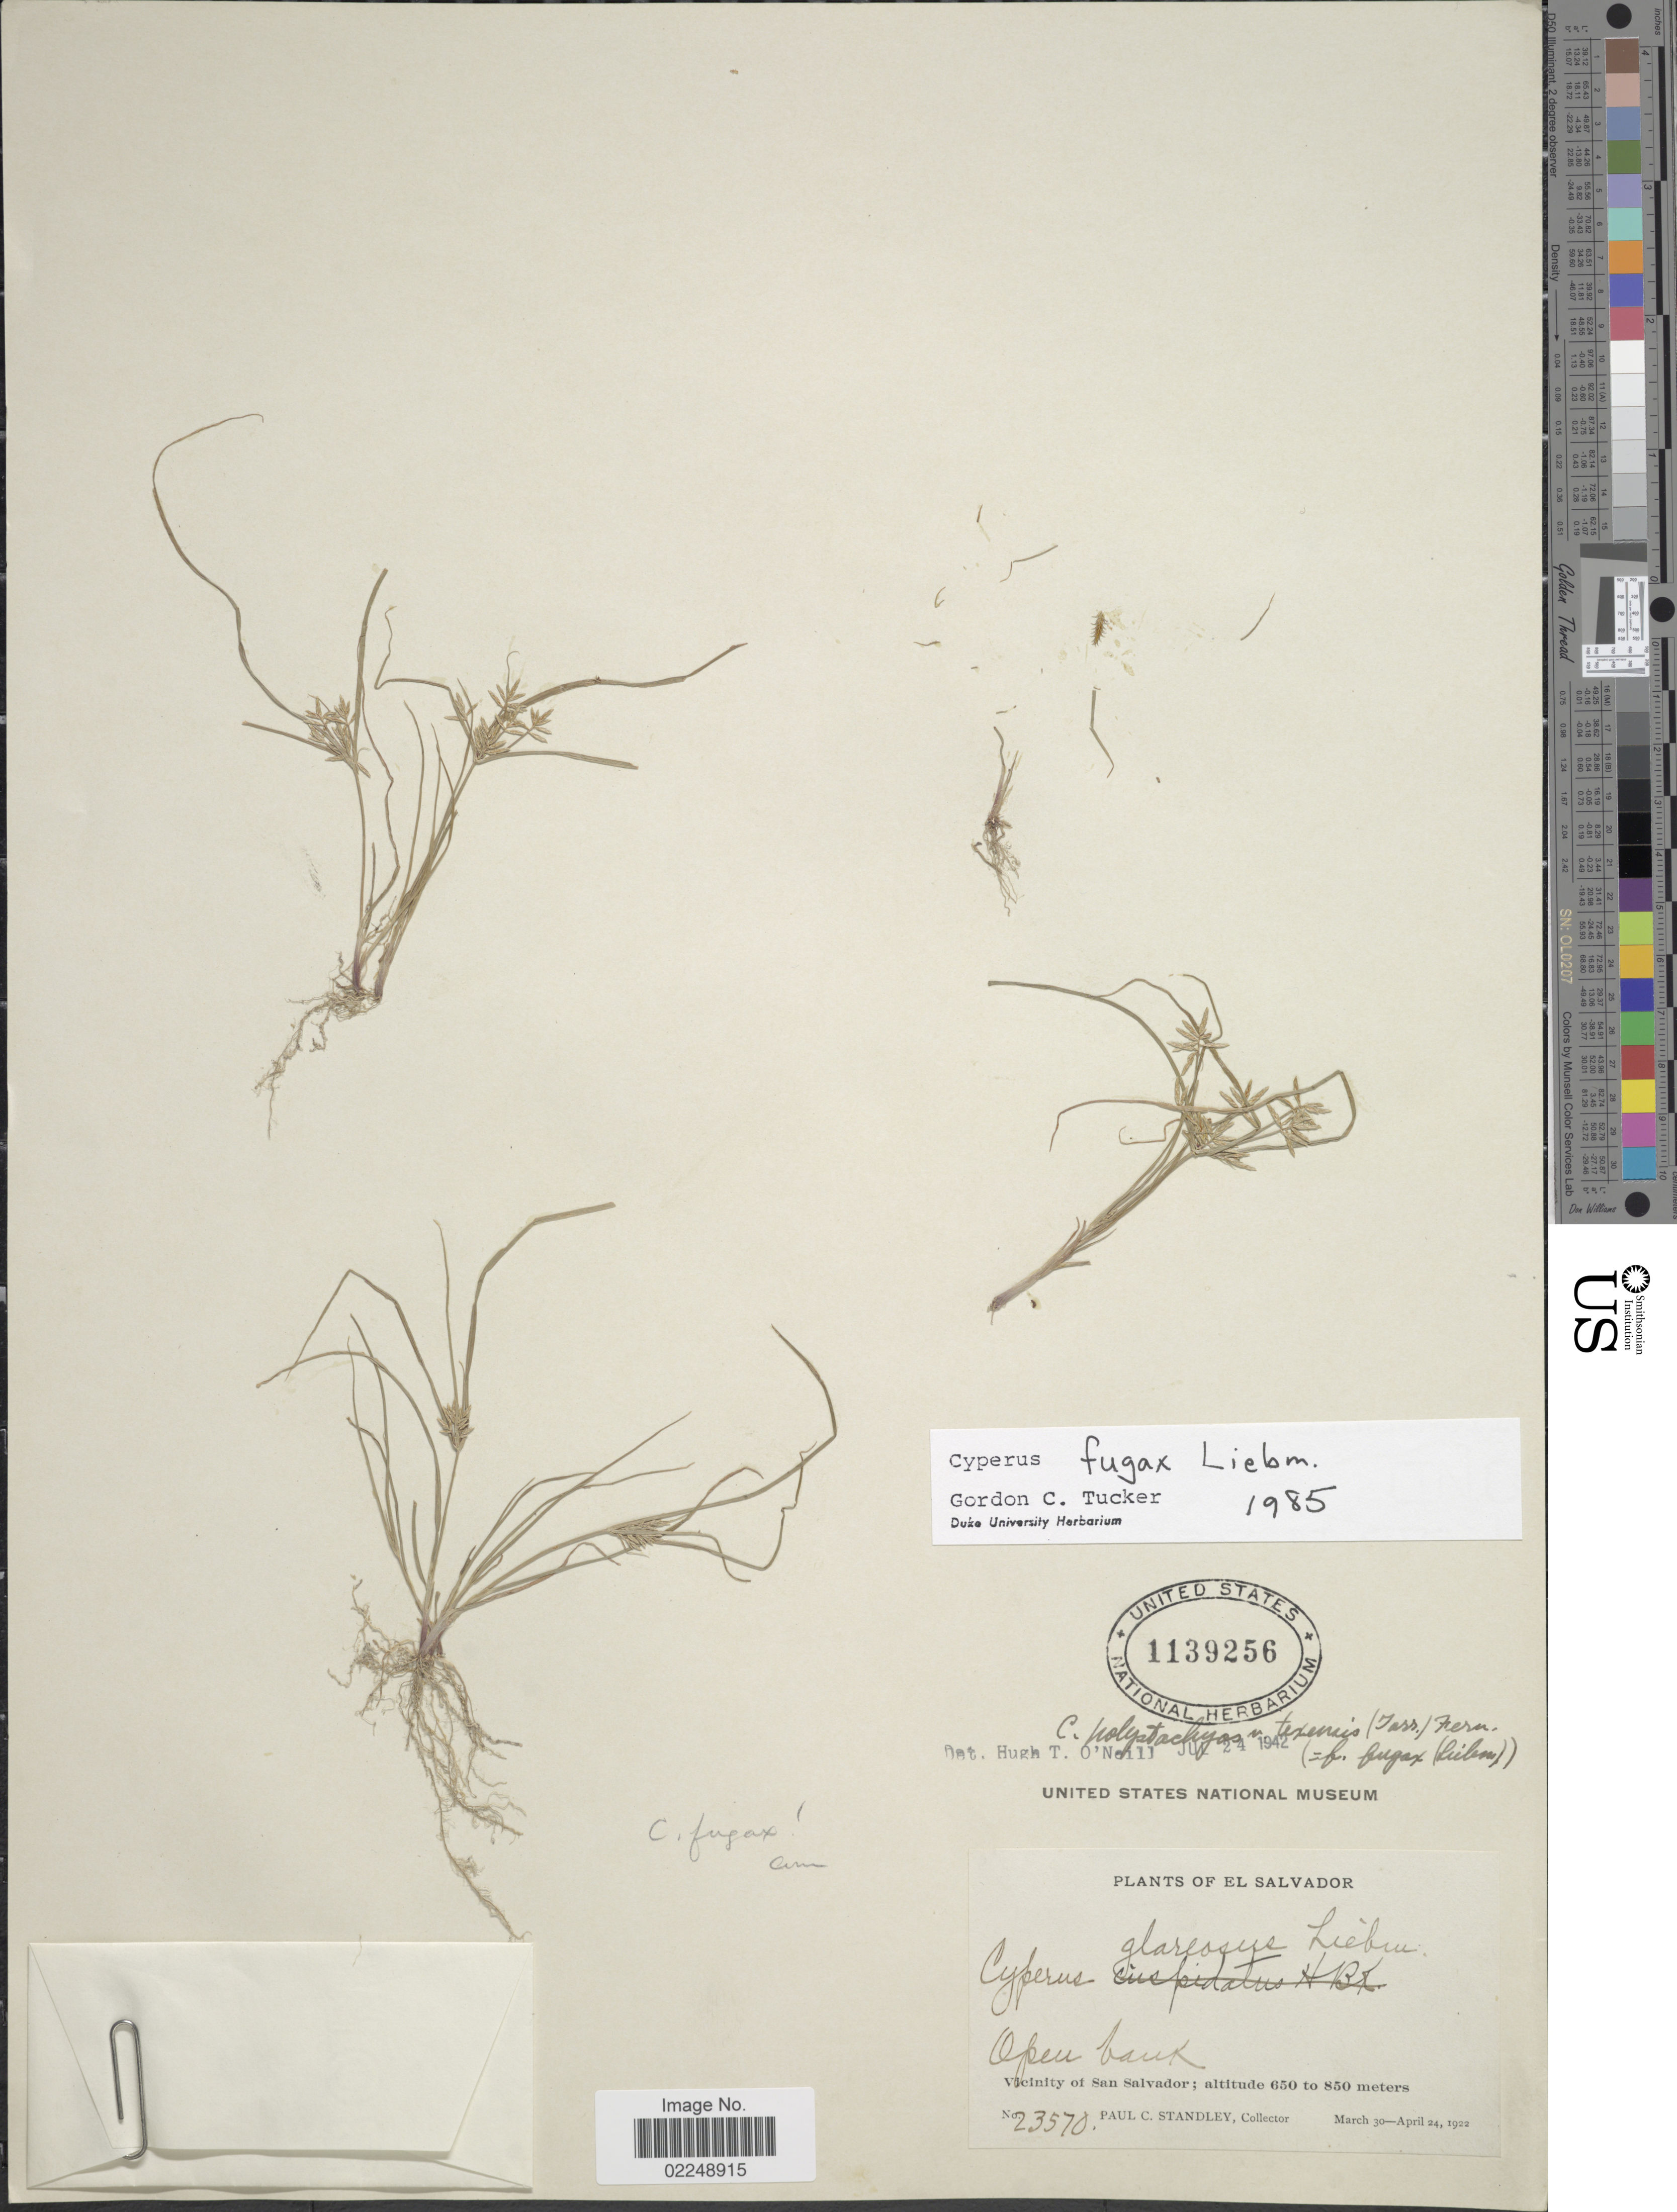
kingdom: Plantae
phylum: Tracheophyta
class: Liliopsida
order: Poales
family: Cyperaceae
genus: Cyperus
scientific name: Cyperus fugax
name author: Liebm.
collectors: P. C. Standley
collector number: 23570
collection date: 1922-03-30/1922-04-24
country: El Salvador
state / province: San Salvador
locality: Vicinity of San Salvador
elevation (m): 650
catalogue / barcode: US 1139256